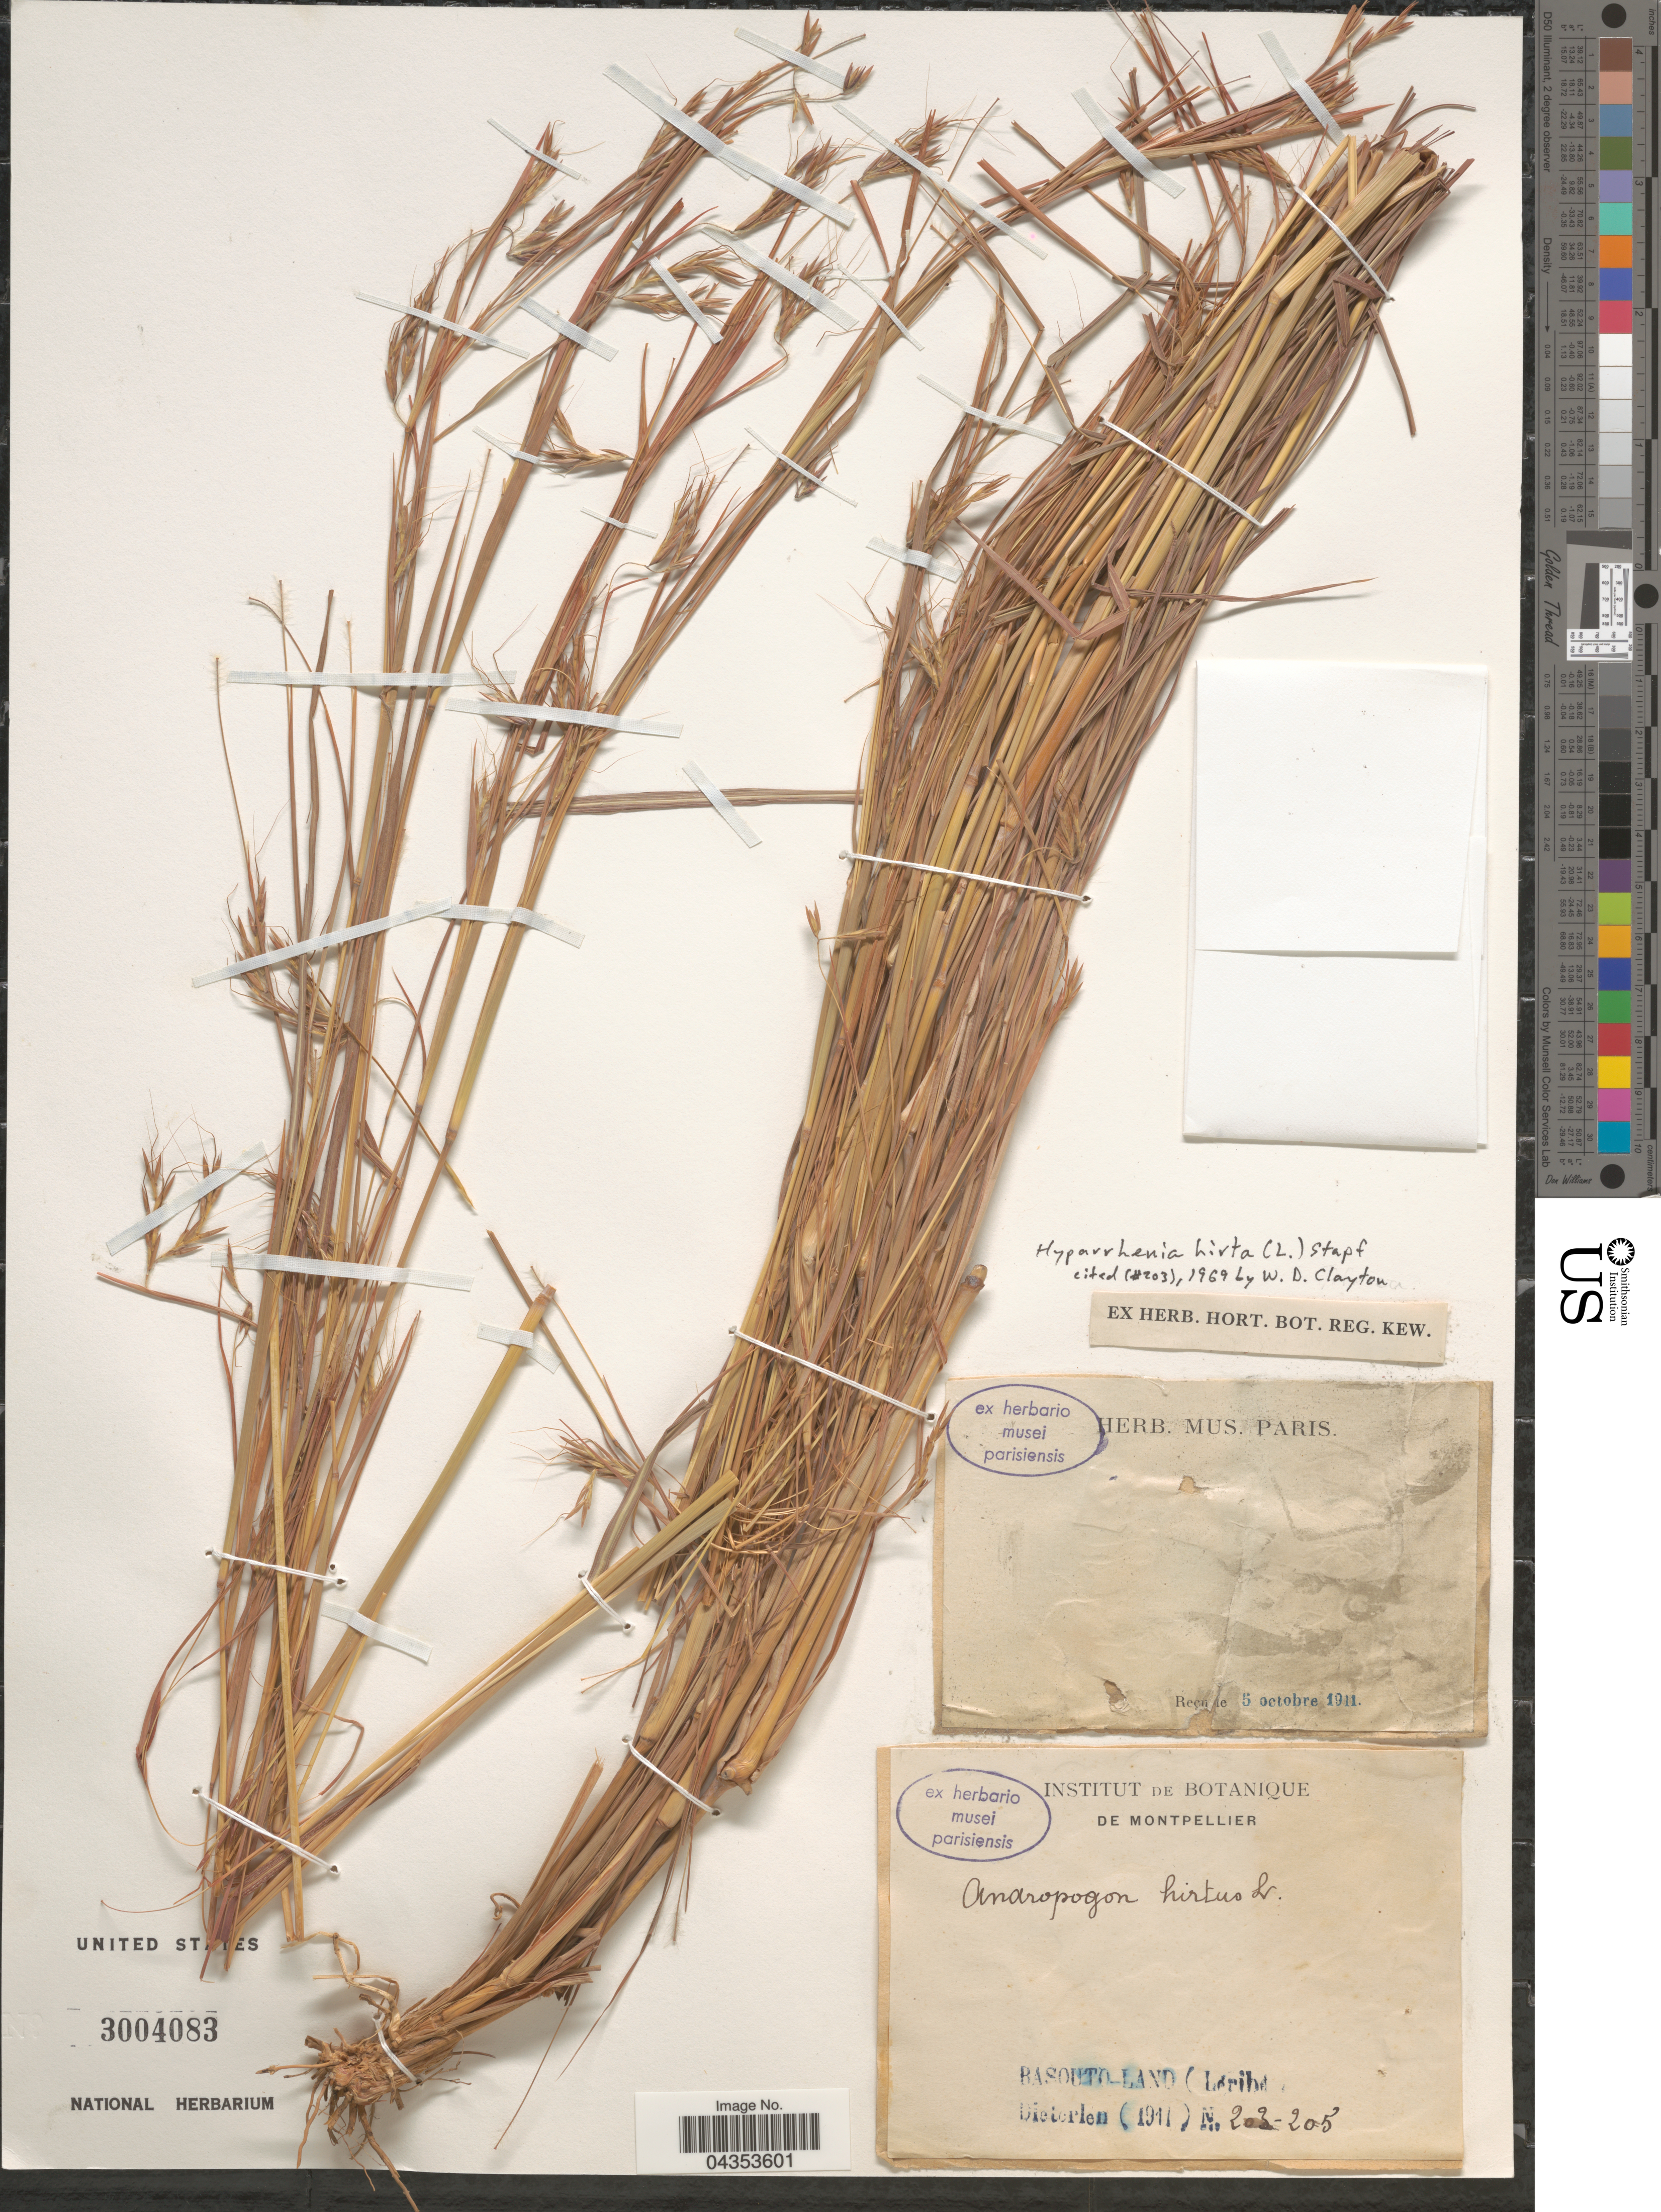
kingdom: Plantae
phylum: Tracheophyta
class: Liliopsida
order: Poales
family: Poaceae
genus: Hyparrhenia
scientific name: Hyparrhenia hirta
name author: (L.) Stapf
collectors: -. Dieterlen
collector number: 203-205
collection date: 1911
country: Lesotho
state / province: Leribe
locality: Basouto-Land (Léribé).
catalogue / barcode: US 3004083